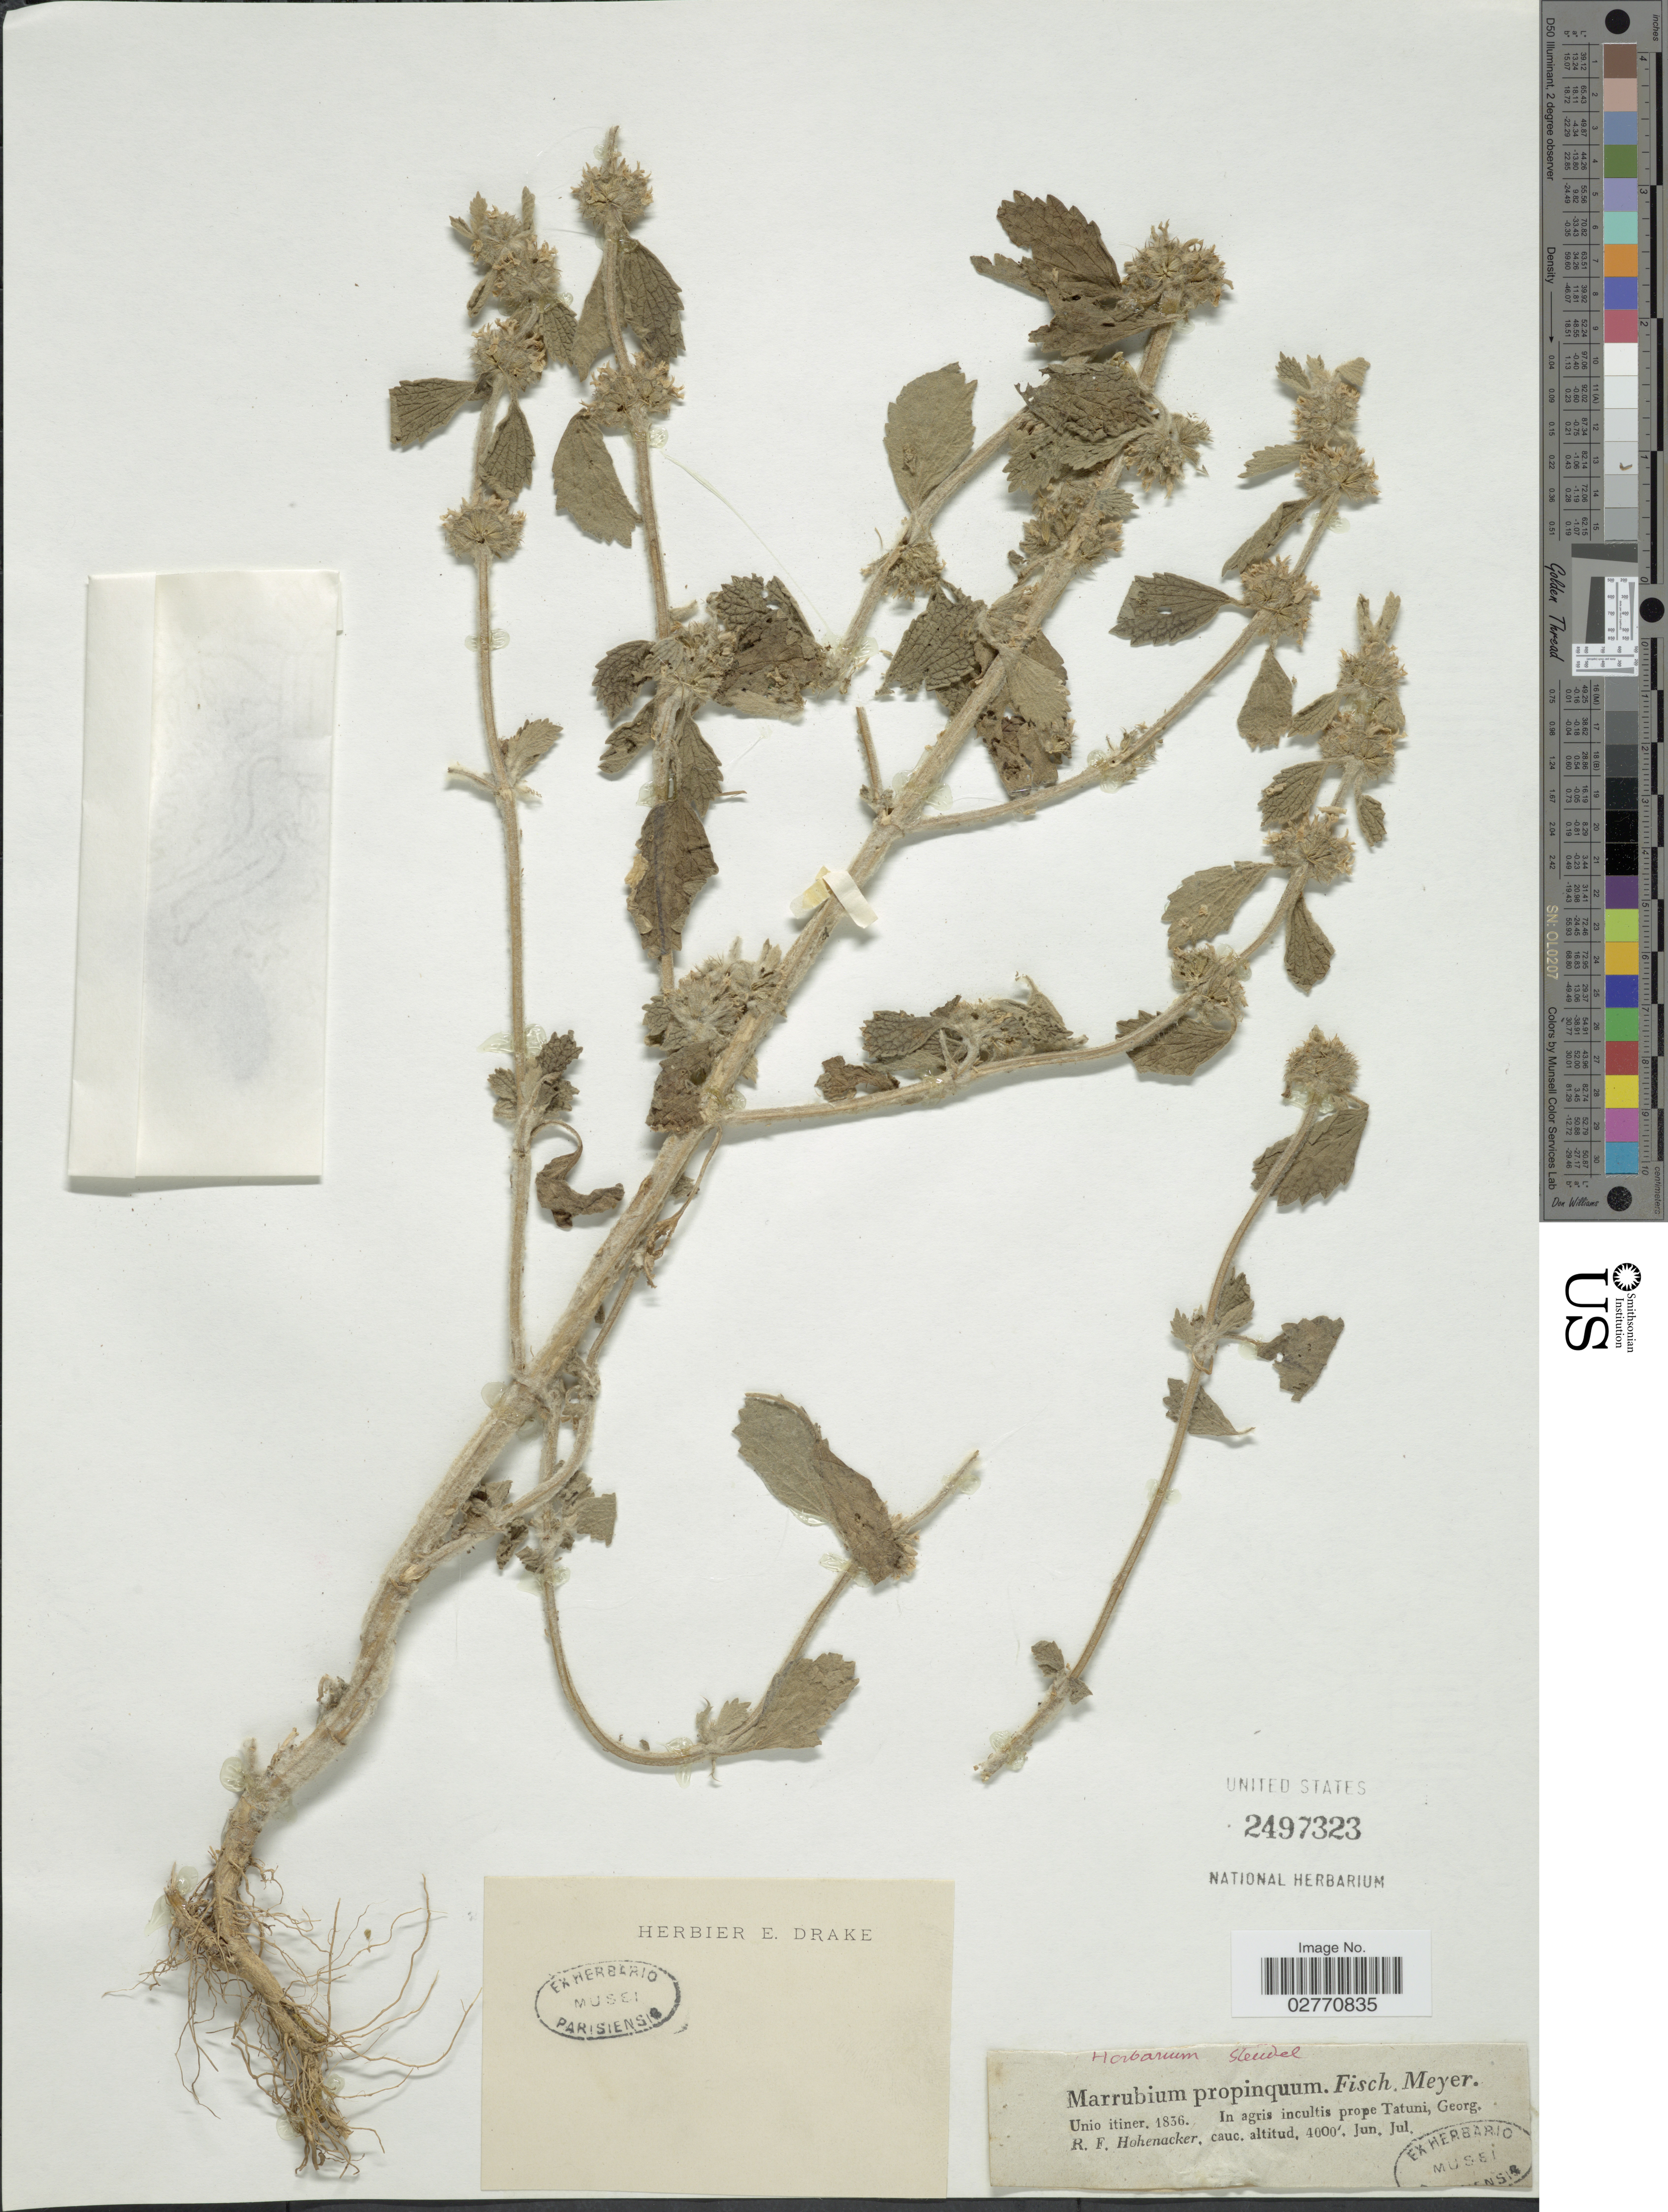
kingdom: Plantae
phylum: Tracheophyta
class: Magnoliopsida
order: Lamiales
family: Lamiaceae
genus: Marrubium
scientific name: Marrubium propinquum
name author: Fisch. & C.A. Mey.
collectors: R. F. Hohenacker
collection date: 1836-06/1836-07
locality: In agris incultis prope Tatuni, Georg.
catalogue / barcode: US 2497323